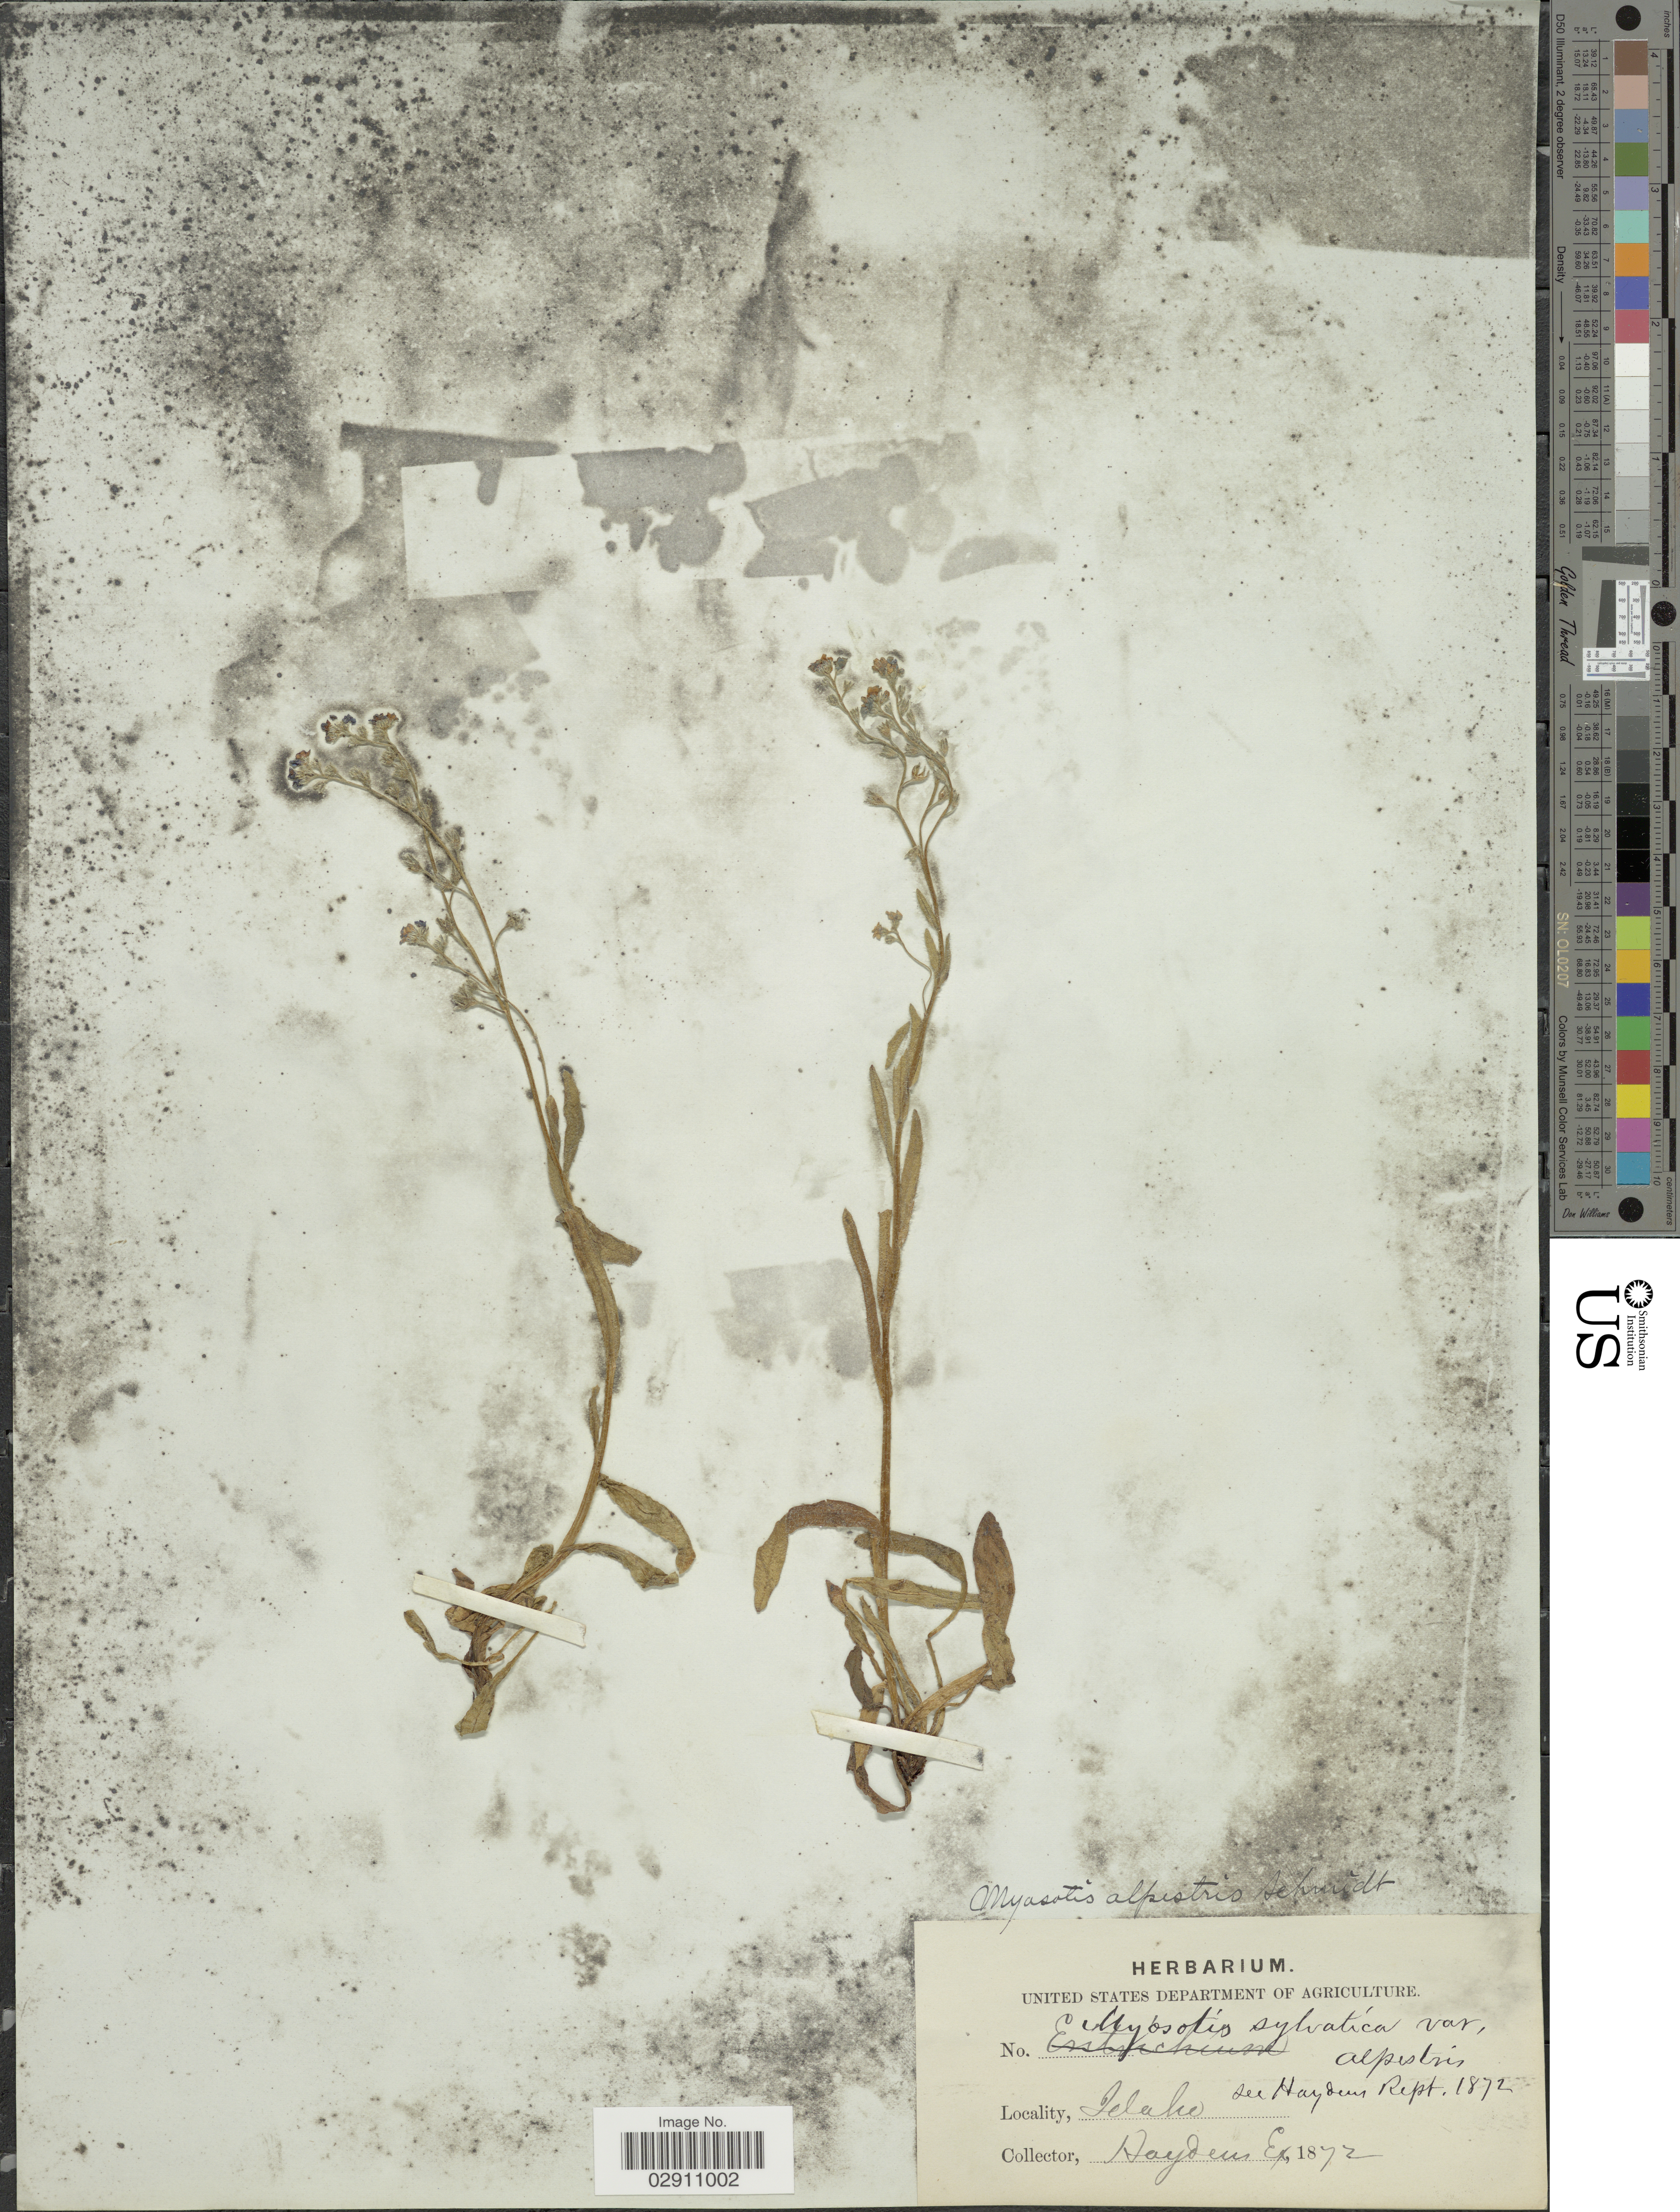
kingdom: Plantae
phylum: Tracheophyta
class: Magnoliopsida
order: Boraginales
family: Boraginaceae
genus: Myosotis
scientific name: Myosotis alpestris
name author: F.W. Schmidt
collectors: Hayden's Exped.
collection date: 1872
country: United States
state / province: Idaho